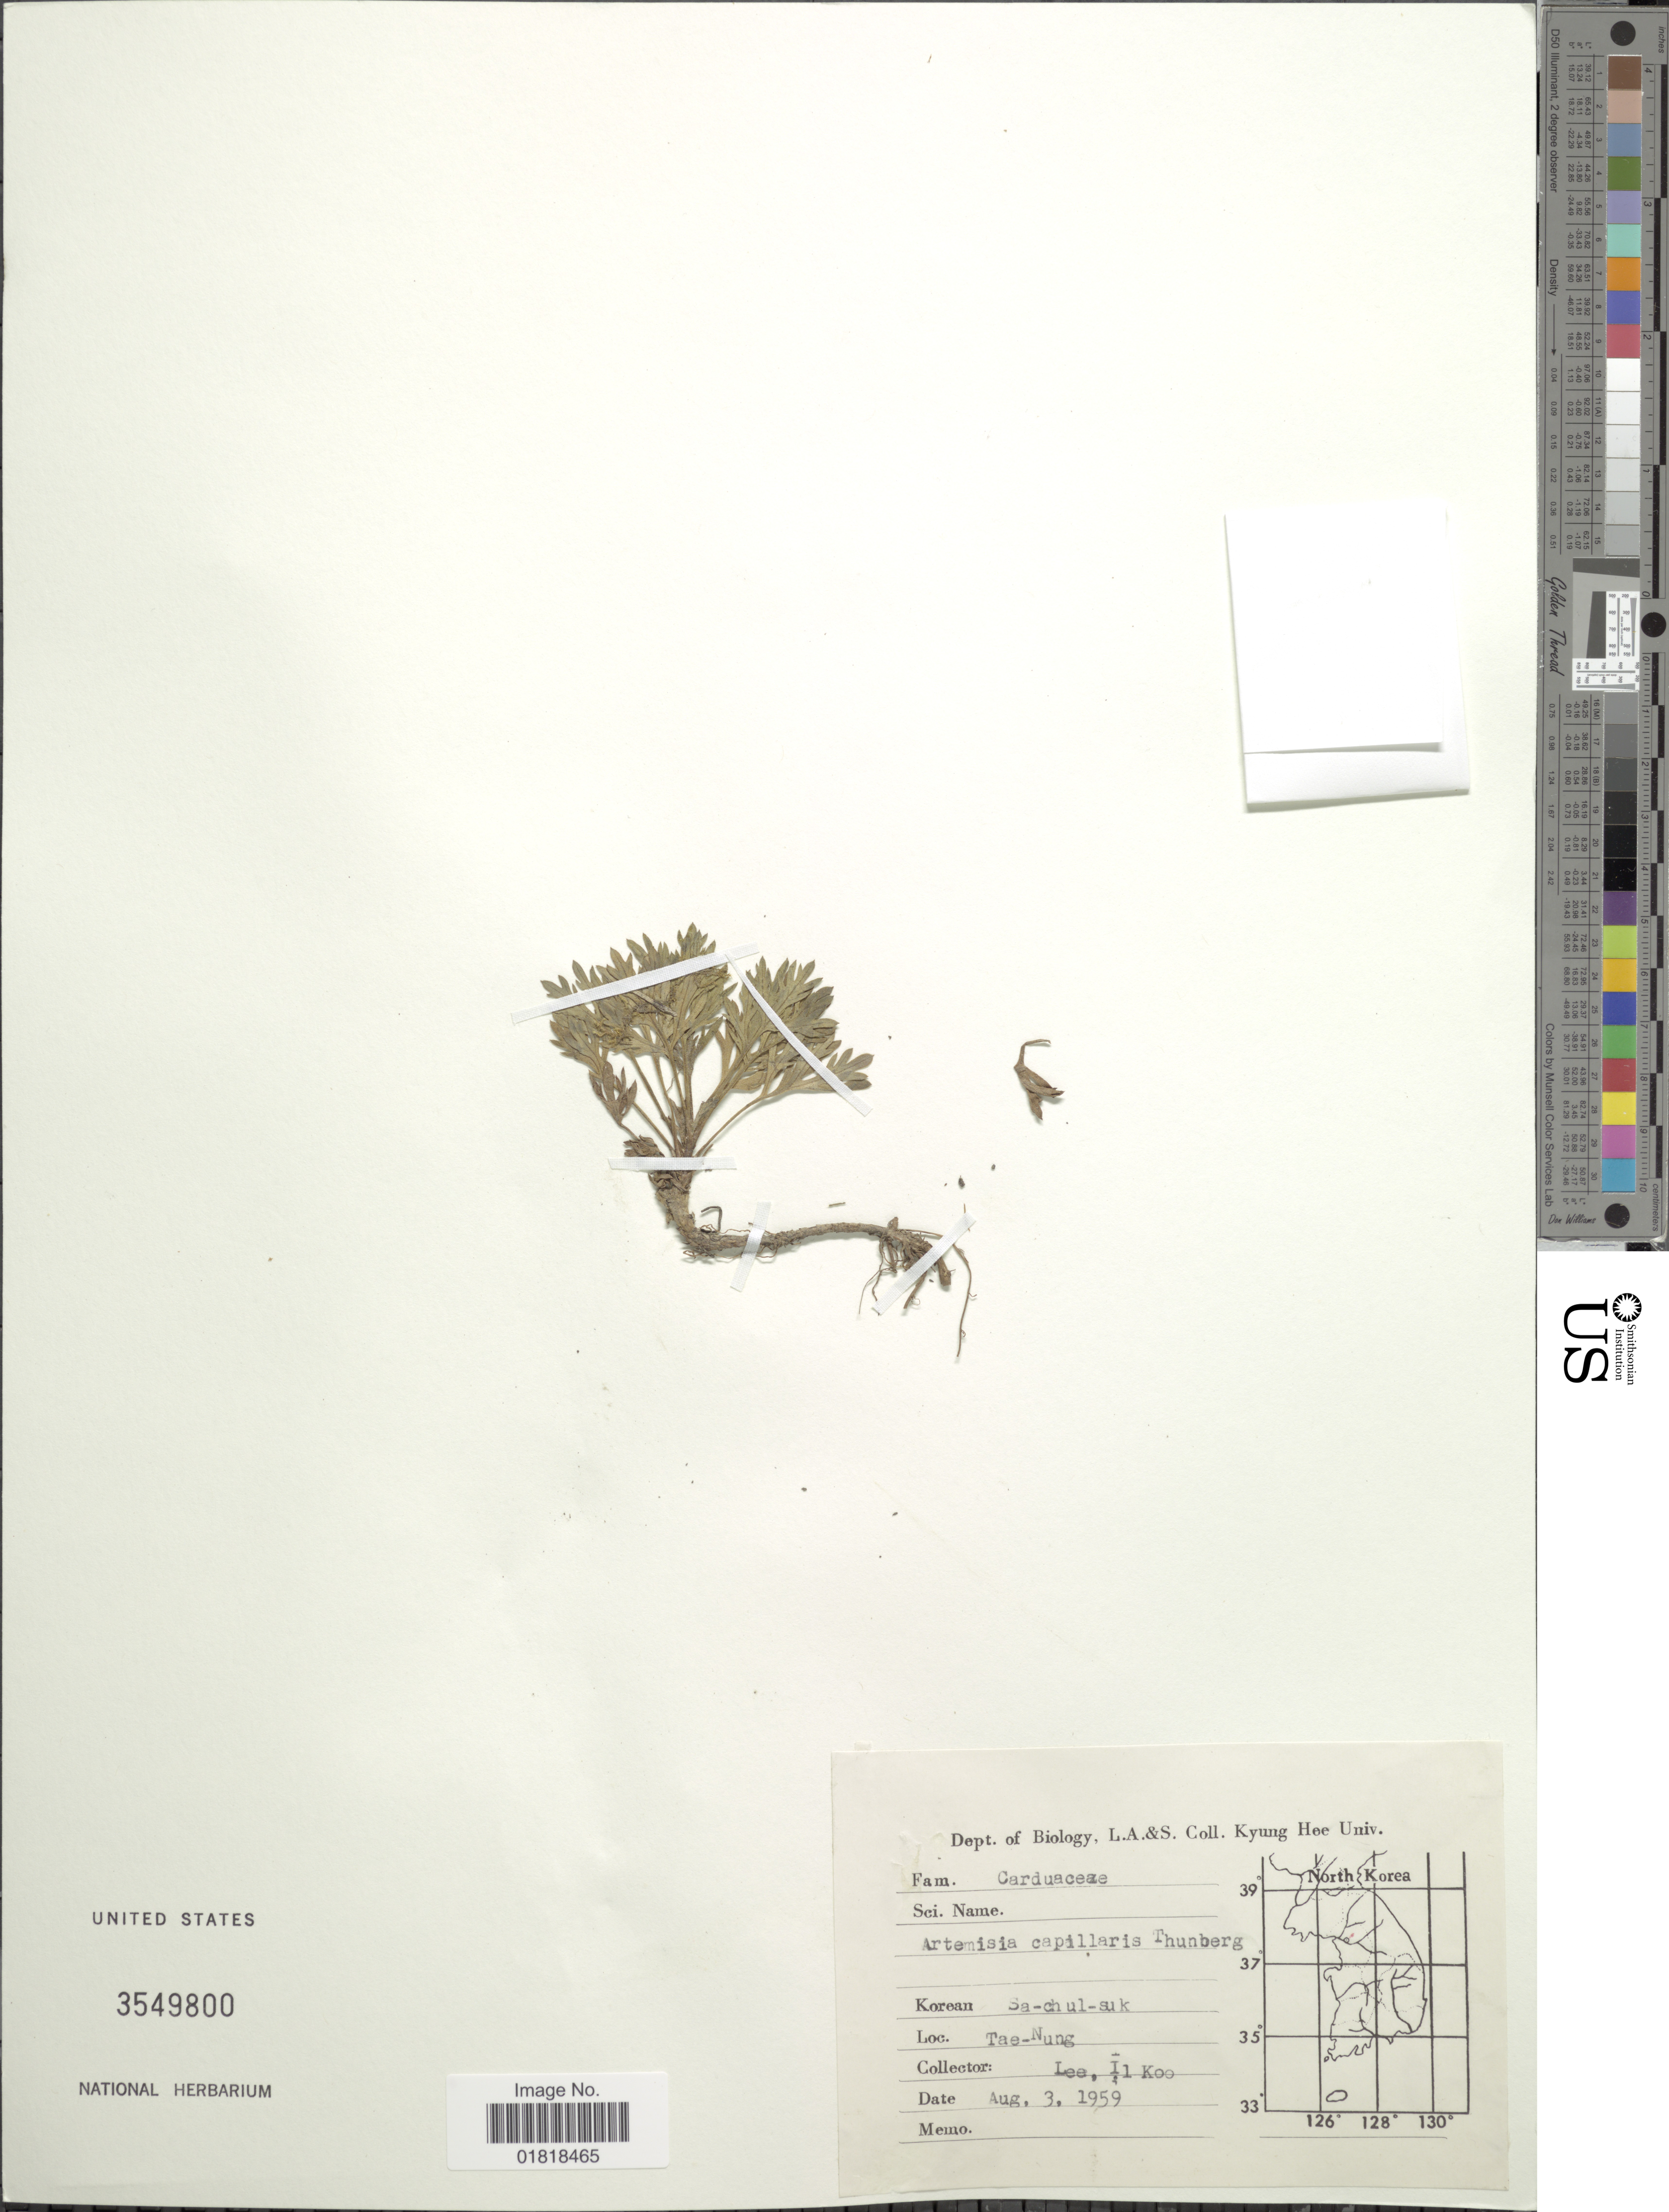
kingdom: Plantae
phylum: Tracheophyta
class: Magnoliopsida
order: Asterales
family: Asteraceae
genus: Artemisia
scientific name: Artemisia capillaris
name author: Thunb.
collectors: I. Lee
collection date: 1959-08-03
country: South Korea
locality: Tae-Nung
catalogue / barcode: US 3549800